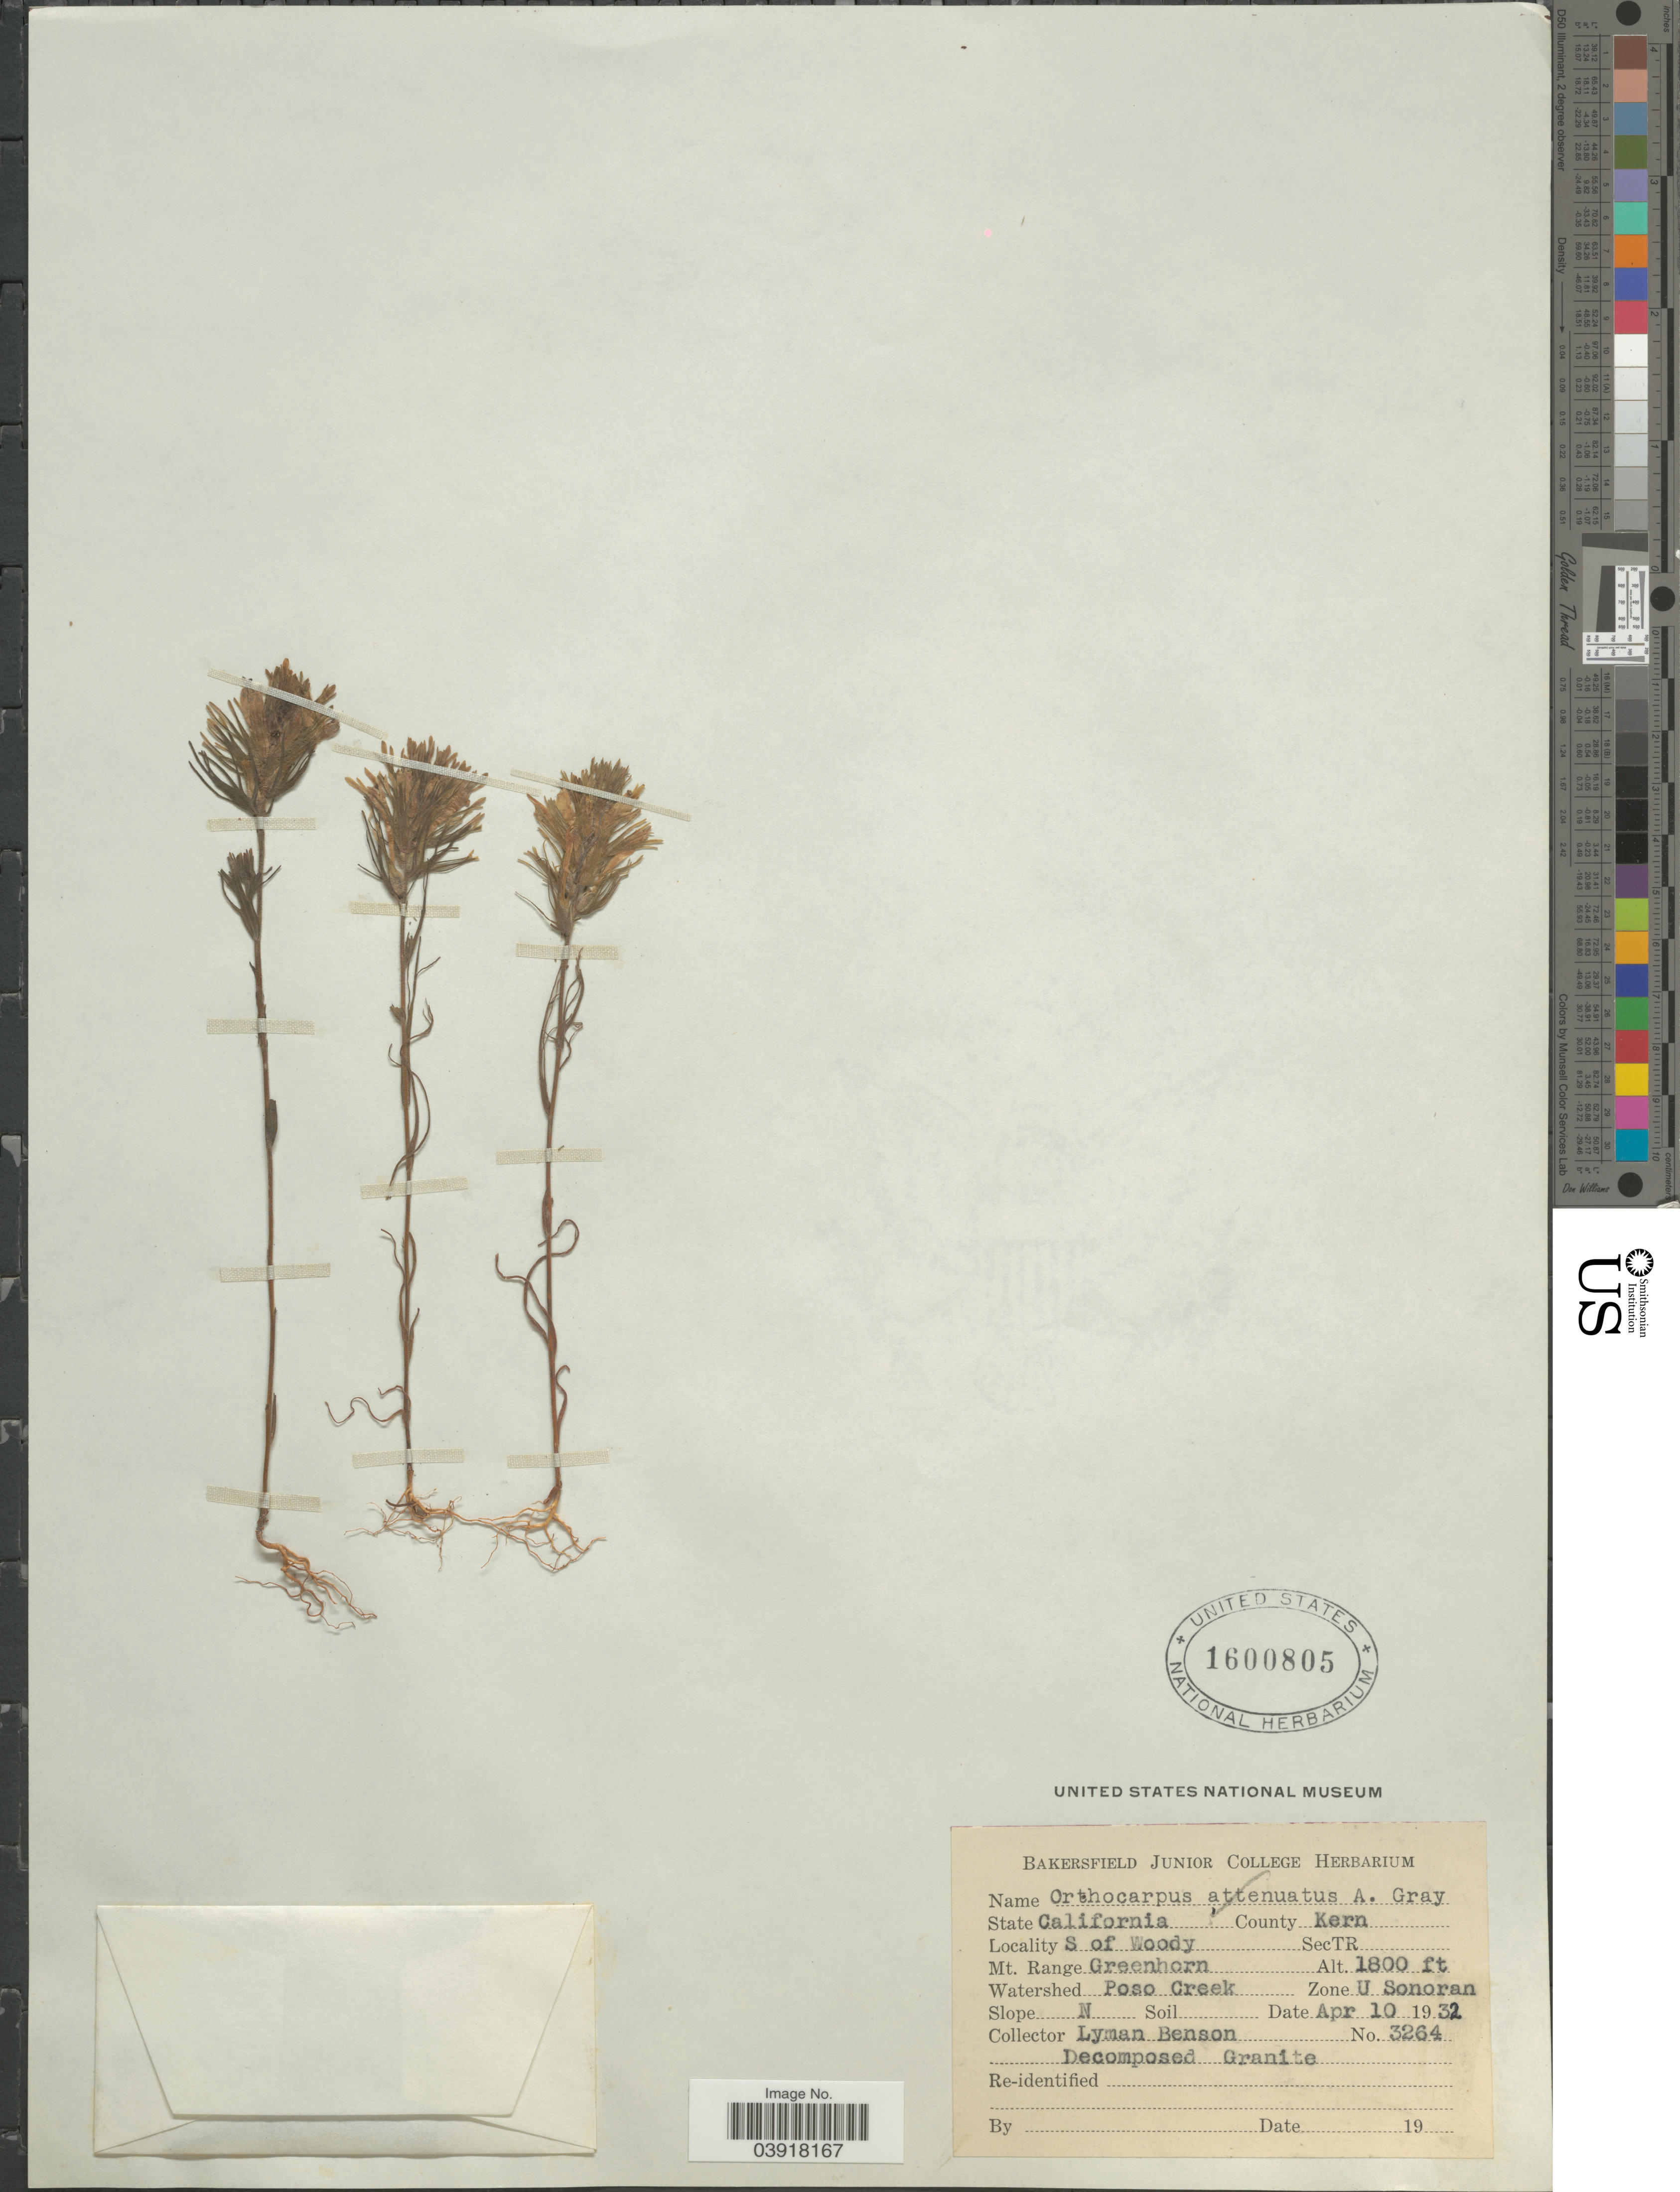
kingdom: Plantae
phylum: Tracheophyta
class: Magnoliopsida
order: Lamiales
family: Orobanchaceae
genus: Orthocarpus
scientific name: Orthocarpus sp.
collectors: L. D. Benson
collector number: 3264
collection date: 1932-04-10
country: United States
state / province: California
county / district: Kern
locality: County Kern. S of Woody. Sec TR. Mt. Range Greenhorn. Watershed Poso Creek. Zone U Sonoran. Slope N.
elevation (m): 549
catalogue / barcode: US 1600805